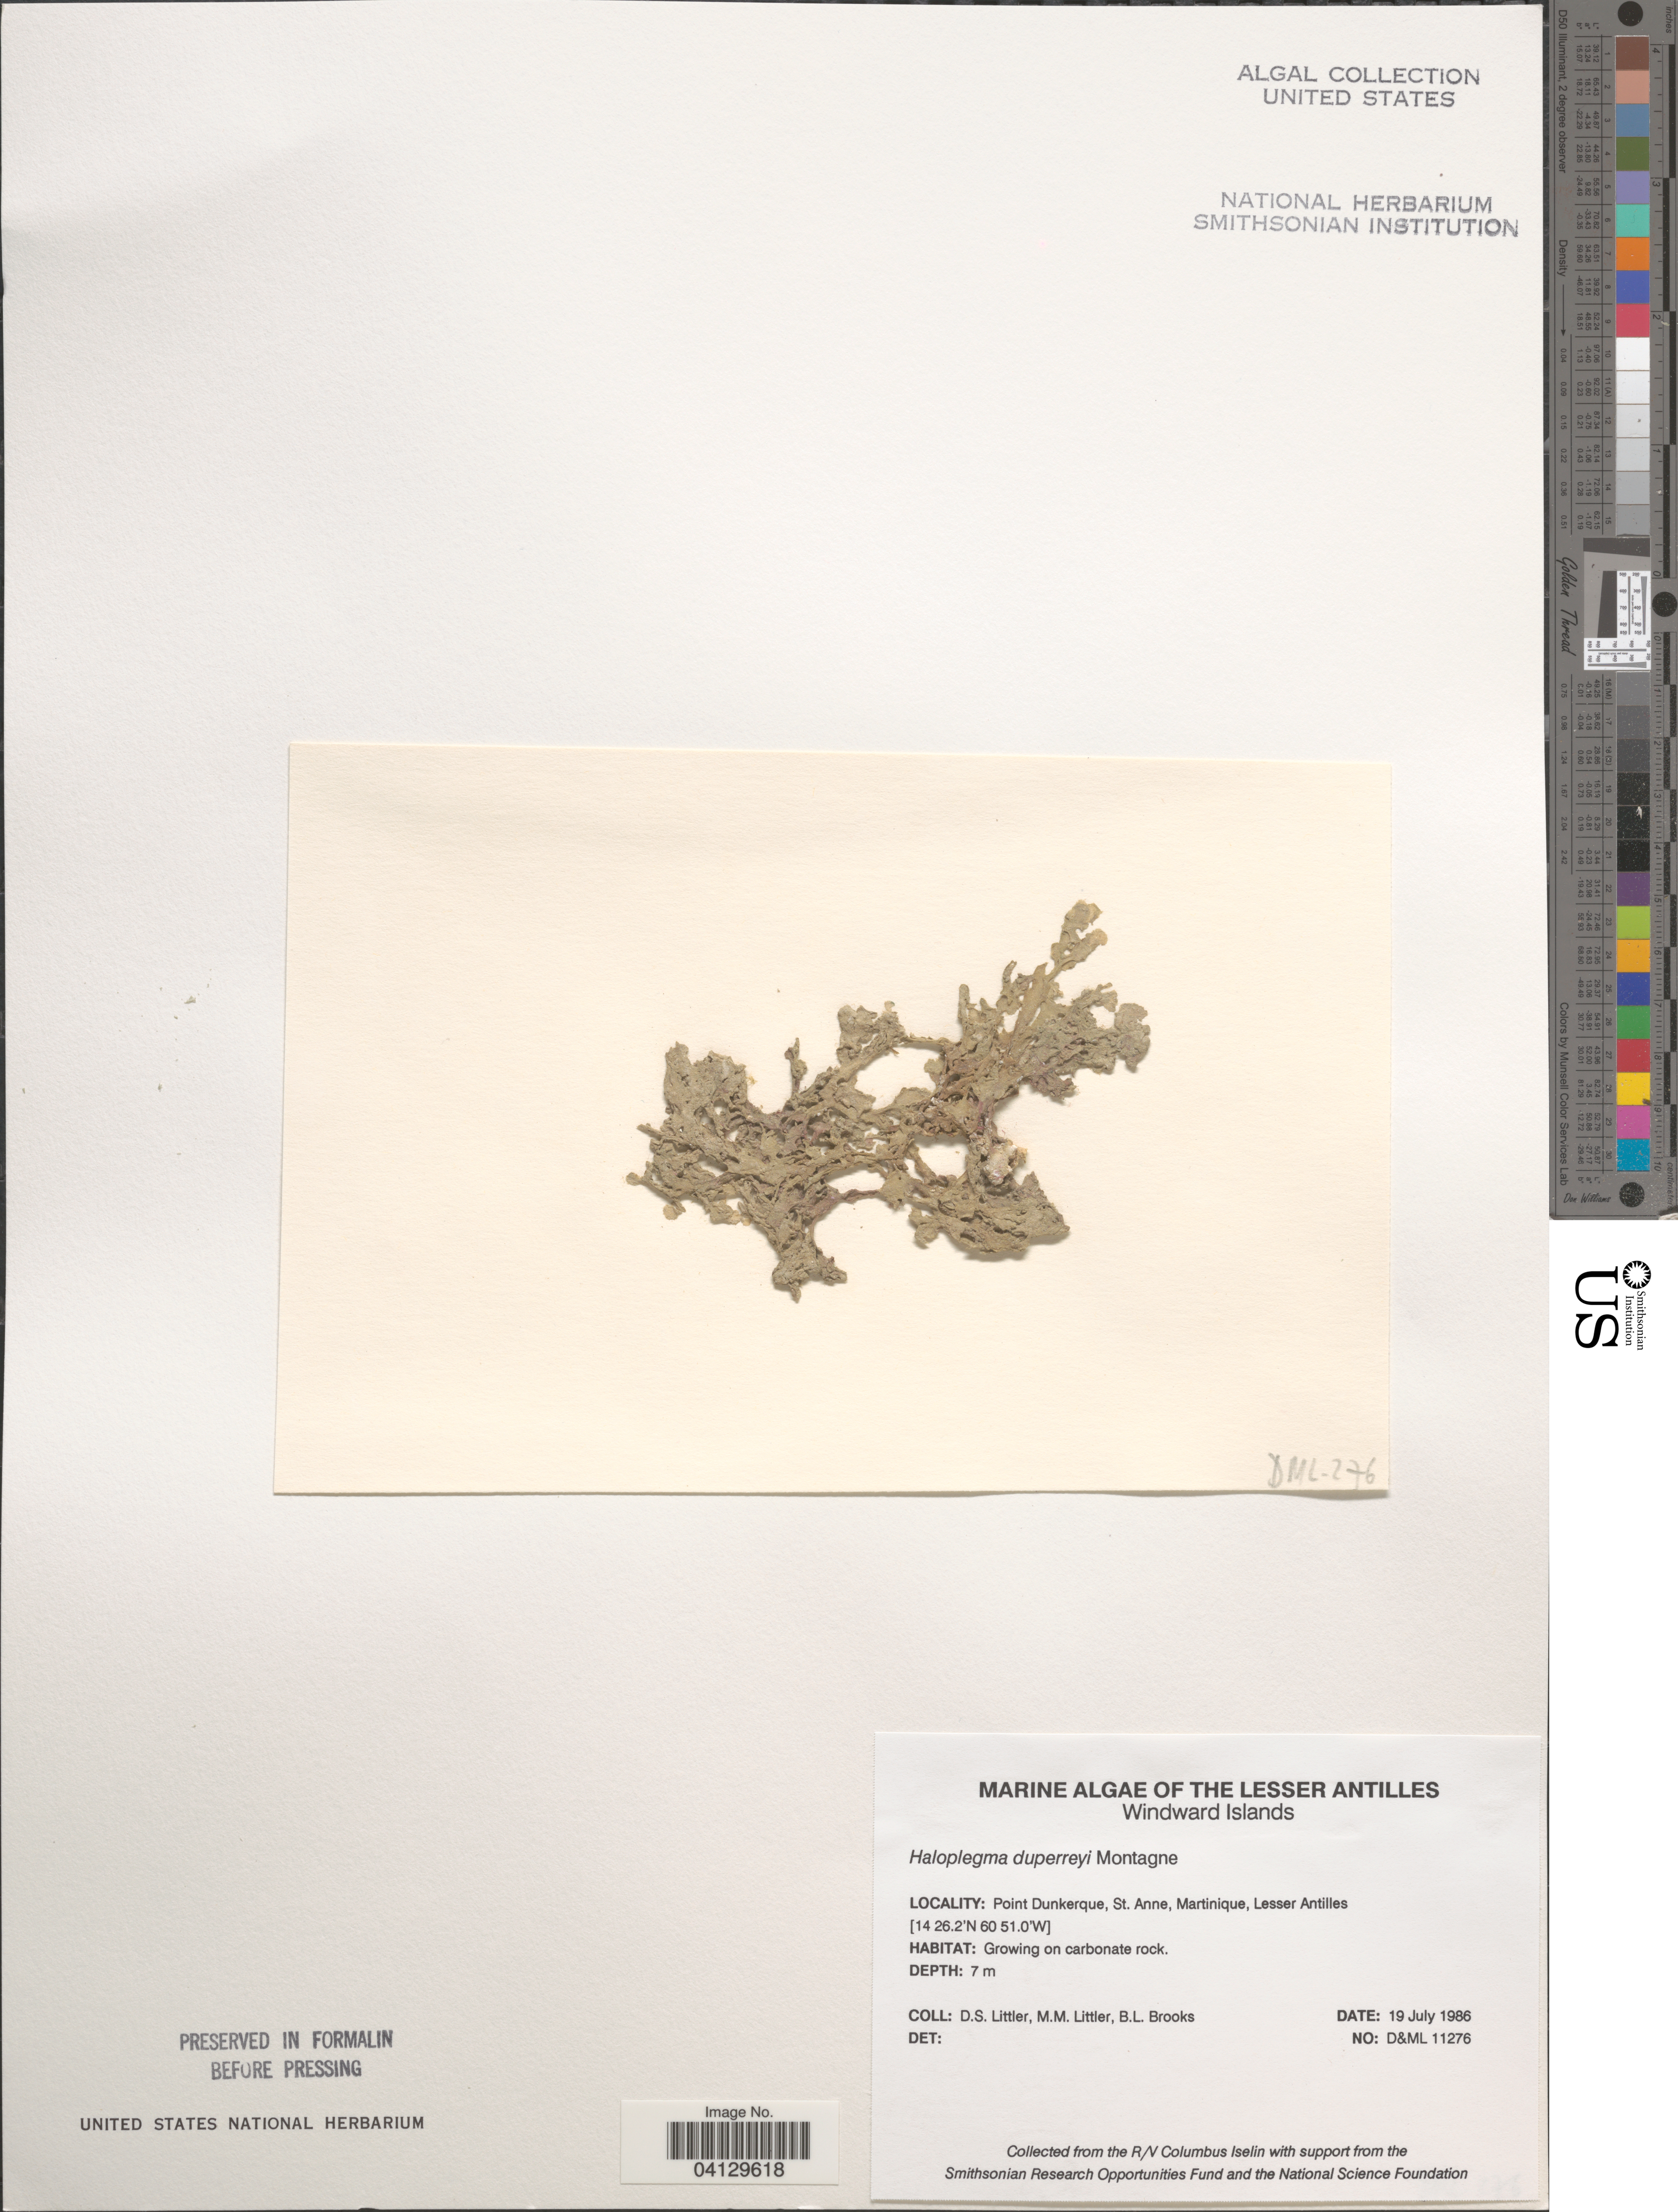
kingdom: Plantae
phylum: Rhodophyta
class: Florideophyceae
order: Ceramiales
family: Wrangeliaceae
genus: Haloplegma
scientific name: Haloplegma duperreyi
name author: Mont.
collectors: D. S. Littler & B. Brooks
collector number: D&ML11276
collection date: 1986-07-19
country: Martinique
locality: The Lesser Antilles. Windward Islands. Point Dunkerque, St. Anne.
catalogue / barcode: US 328629